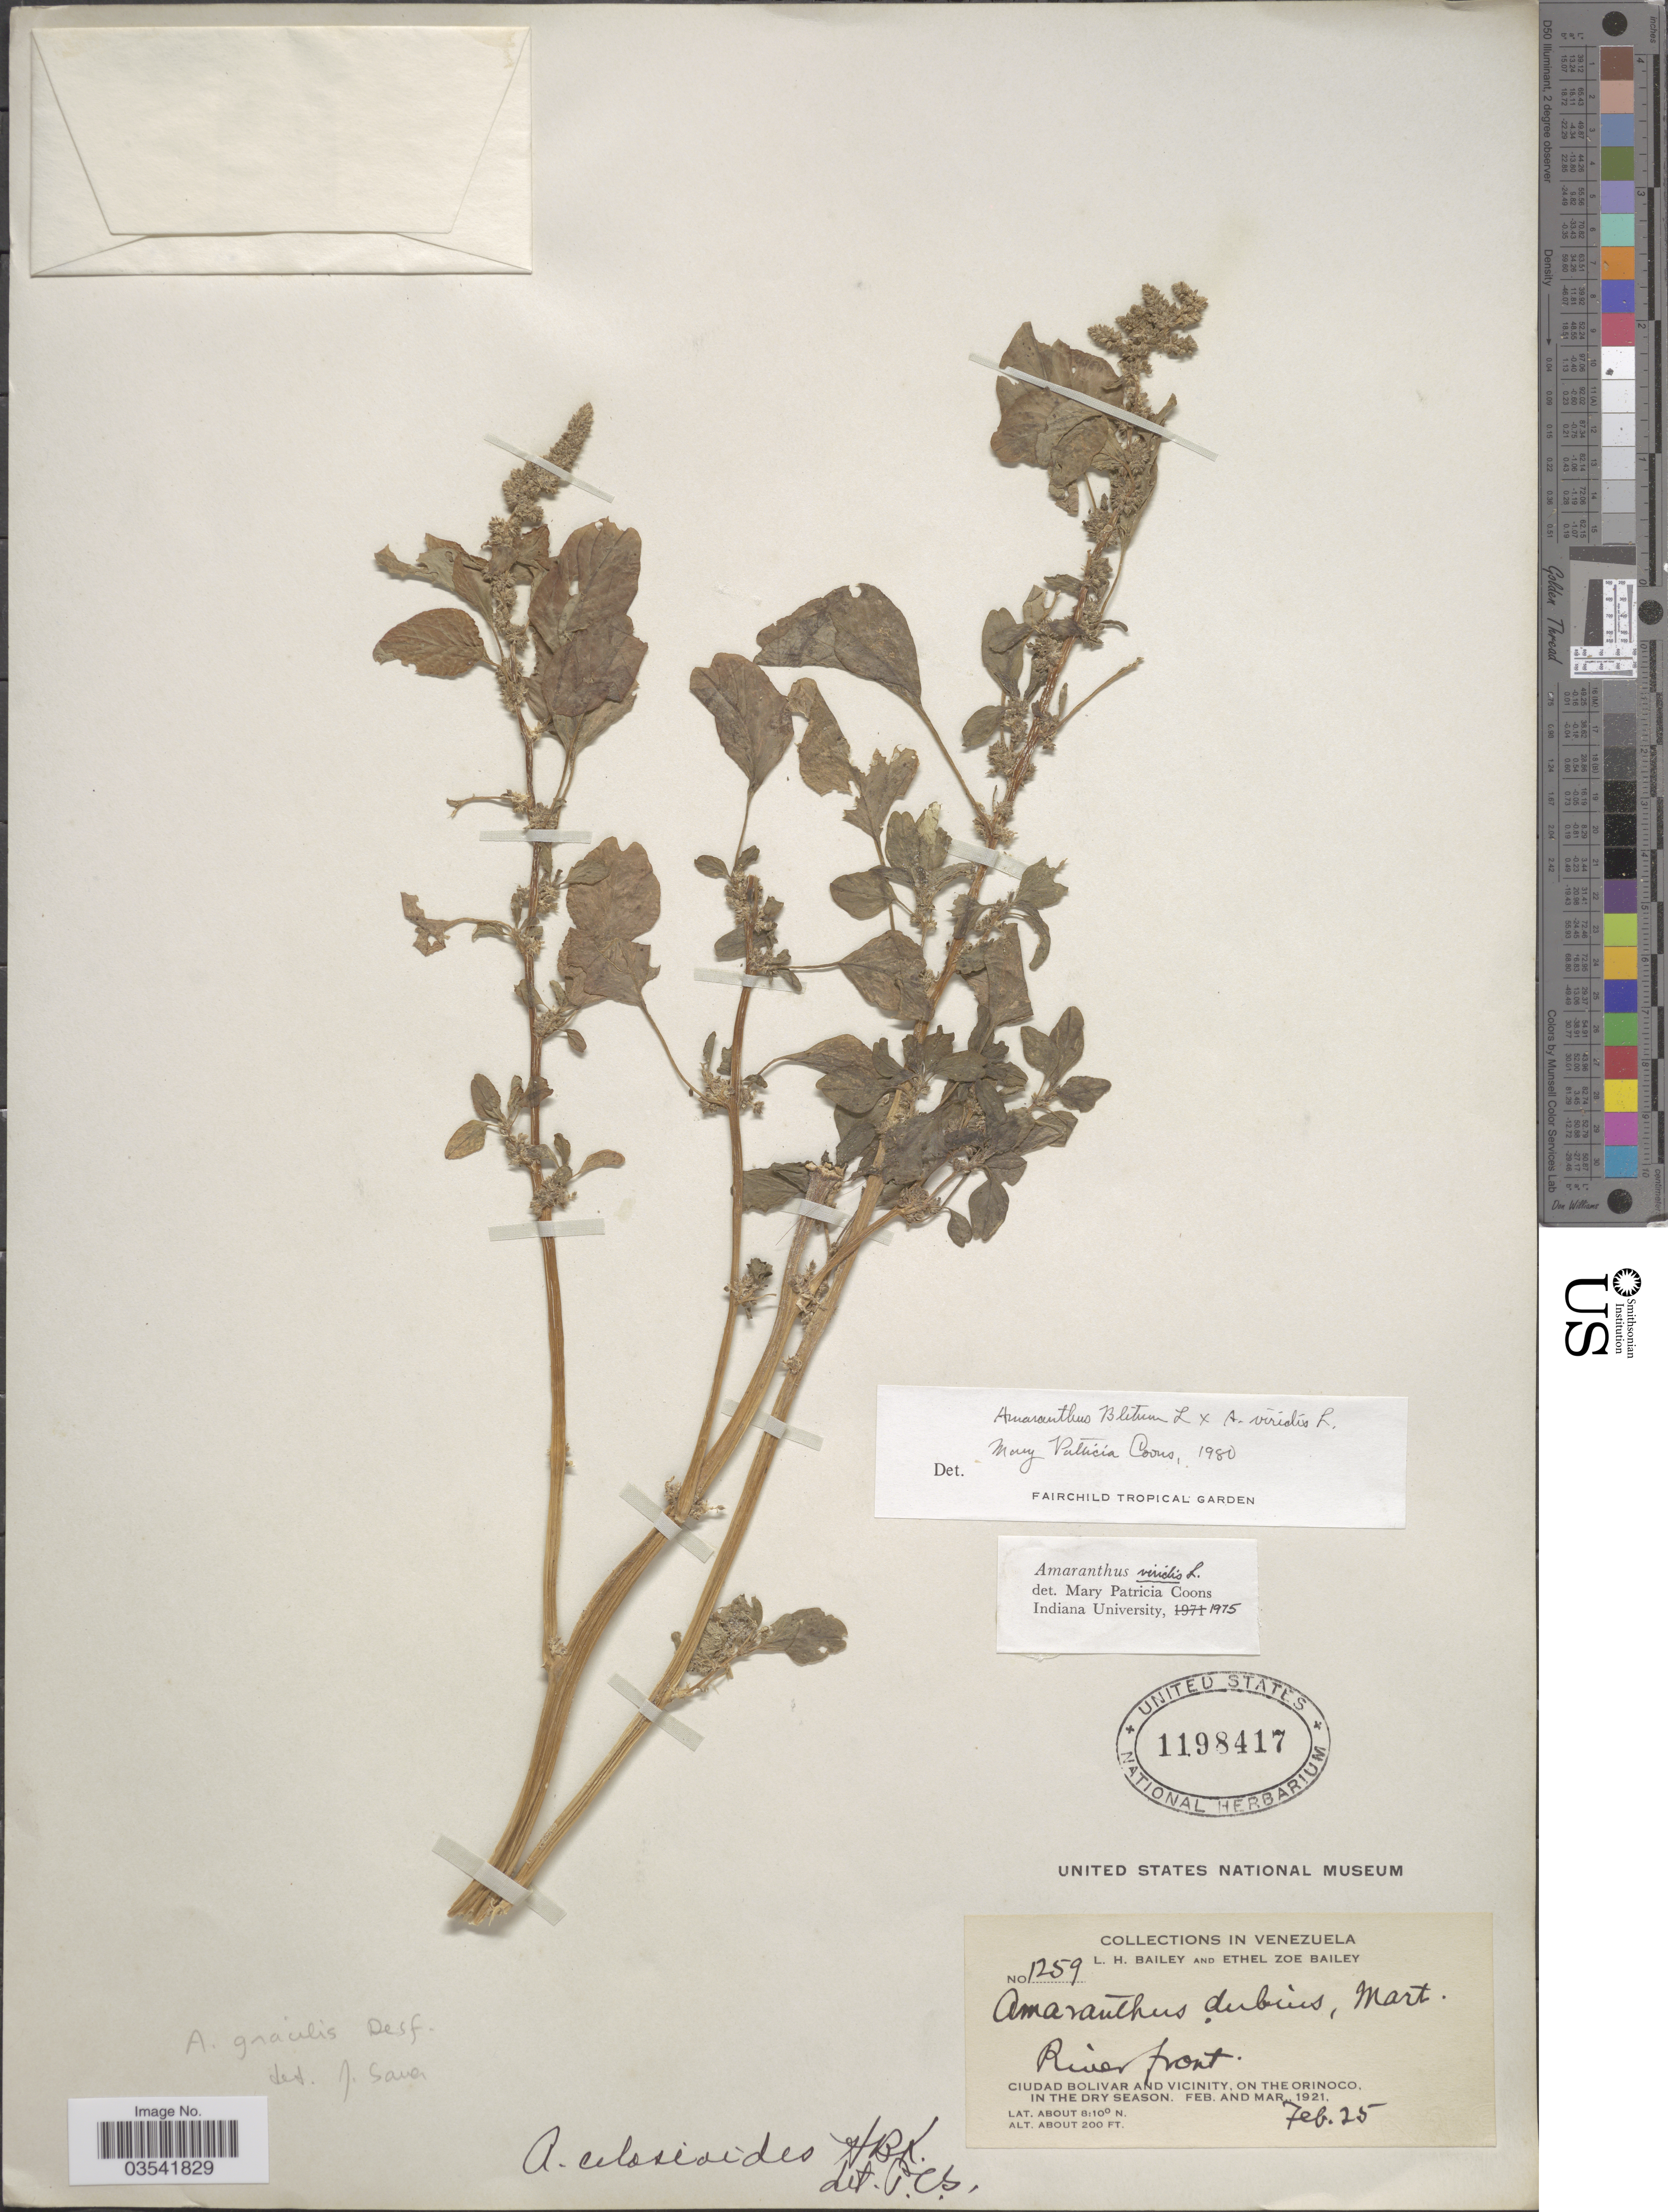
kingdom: Plantae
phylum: Tracheophyta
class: Magnoliopsida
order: Caryophyllales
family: Amaranthaceae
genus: Amaranthus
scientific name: Amaranthus blitum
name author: L.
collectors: L. H. Bailey & E. Z. Bailey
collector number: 1259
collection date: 1921-02-25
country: Venezuela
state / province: Bolivar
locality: River front. Ciudad Bolivar and vicinity, on the Orinoco.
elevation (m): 61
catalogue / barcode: US 1198417